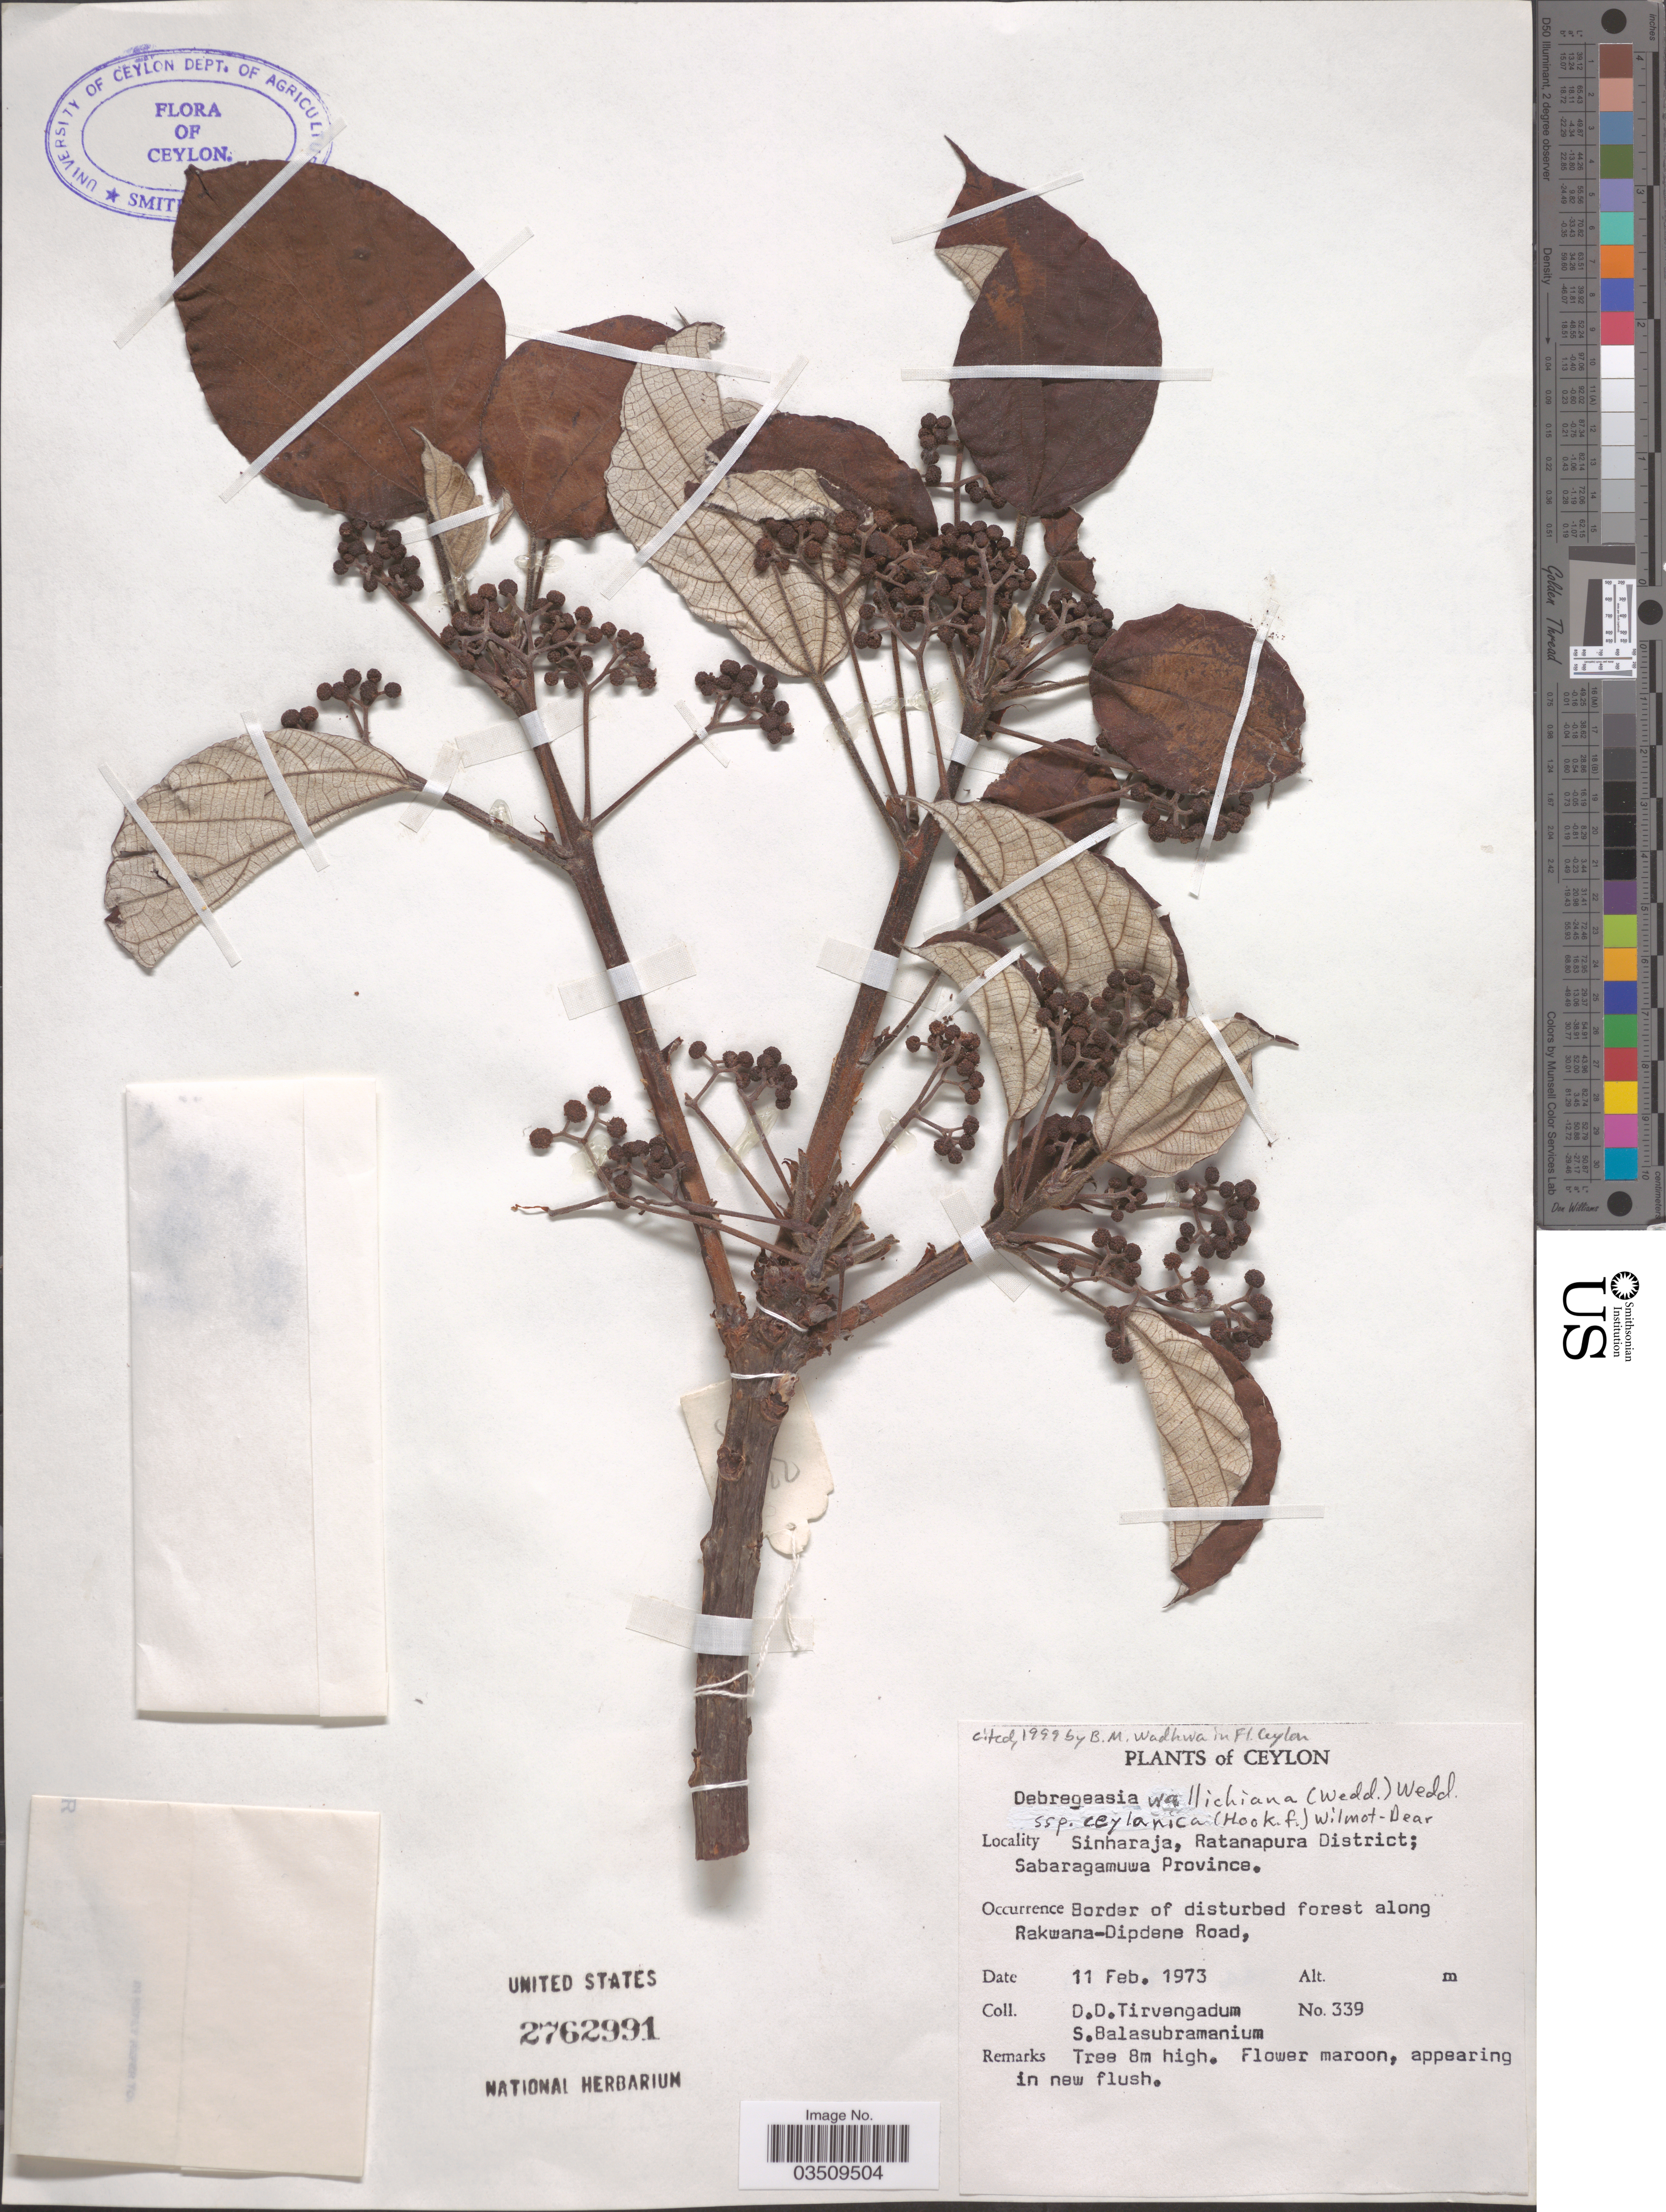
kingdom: Plantae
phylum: Tracheophyta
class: Magnoliopsida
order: Rosales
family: Urticaceae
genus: Debregeasia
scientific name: Debregeasia wallichiana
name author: (Wedd.) Wedd.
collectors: D. Tirvengadum & S. Balasubramanium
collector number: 339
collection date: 1973-02-11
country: Sri Lanka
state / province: Sabaragamuwa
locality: Ceylon. Sinharaja, Ratanapura District; Sabaragamuwa Province. Border of disturbed forest along Rakwana-Dipdene Road.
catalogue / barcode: US 2762991